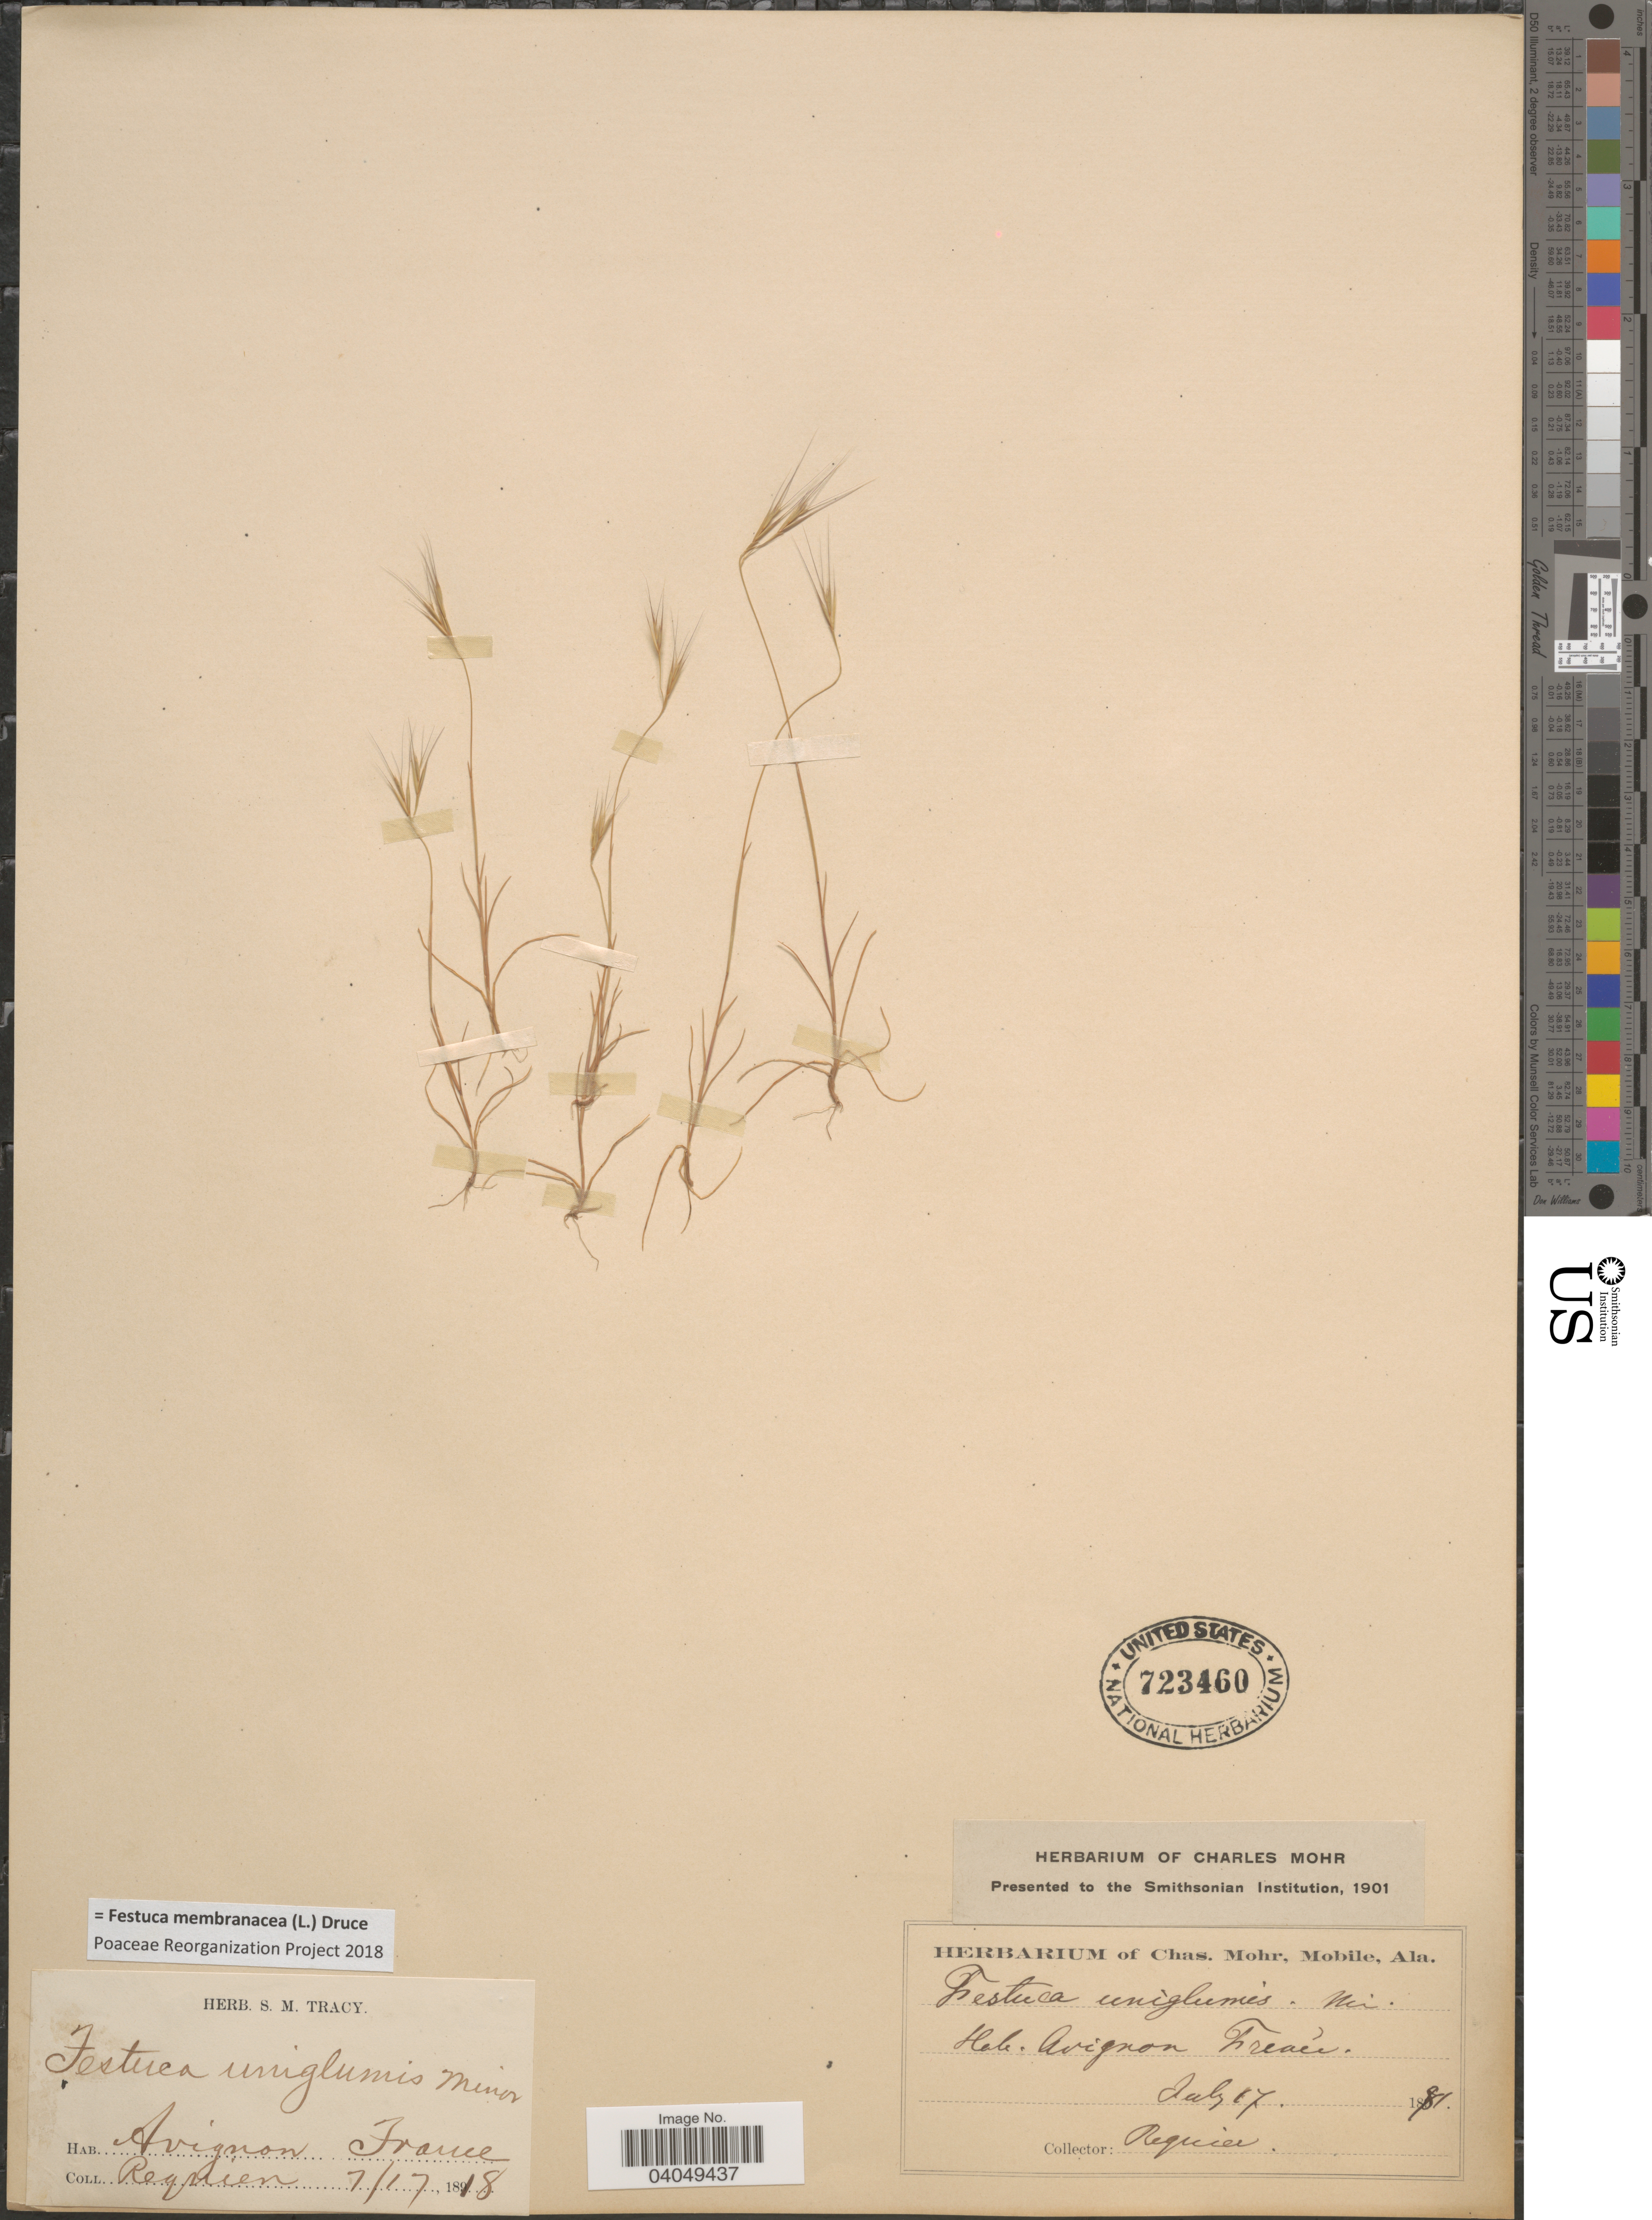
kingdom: Plantae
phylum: Tracheophyta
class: Liliopsida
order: Poales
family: Poaceae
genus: Festuca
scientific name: Festuca membranacea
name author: Kit.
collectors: Requien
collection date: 1818-07-17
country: France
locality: Avignon.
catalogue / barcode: US 723460